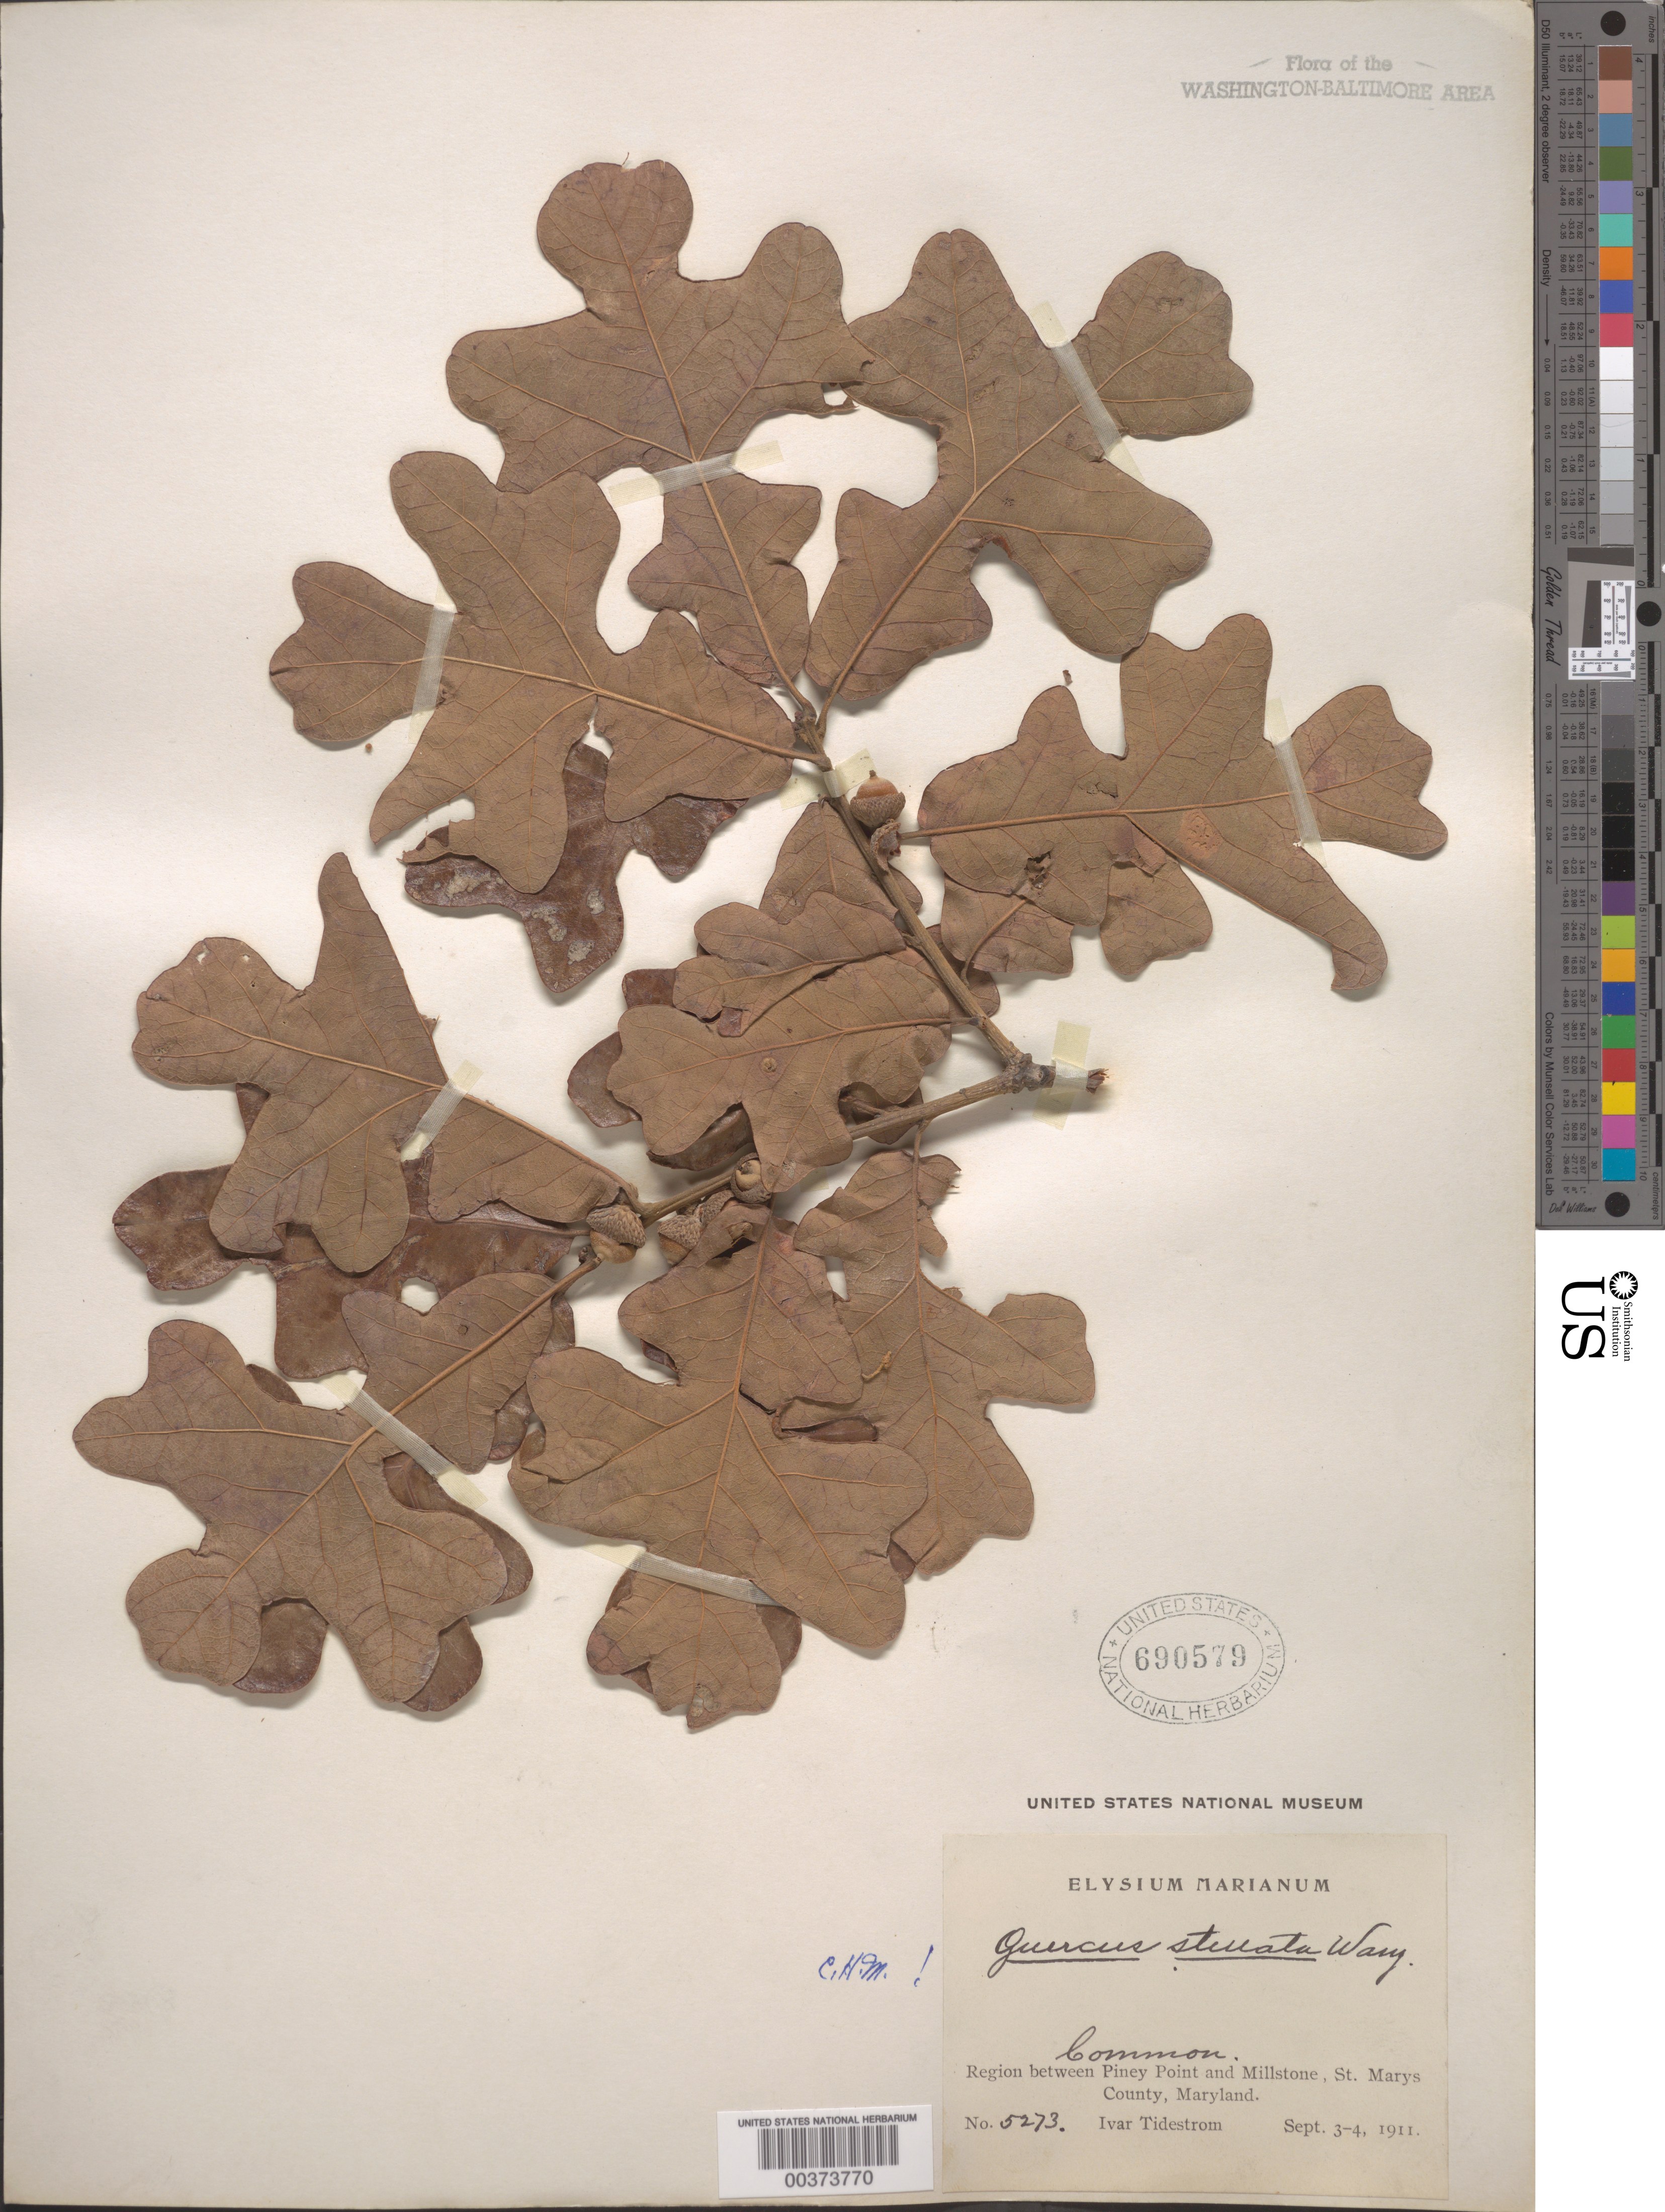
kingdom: Plantae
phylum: Tracheophyta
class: Magnoliopsida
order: Fagales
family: Fagaceae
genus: Quercus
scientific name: Quercus stellata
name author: Wangenh.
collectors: I. F. Tidestrom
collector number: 5273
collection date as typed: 03 Sep 1911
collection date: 1911-09-03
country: United States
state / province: Maryland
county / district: St. Mary's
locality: Between Piney Point and Millstone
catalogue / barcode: US 690579